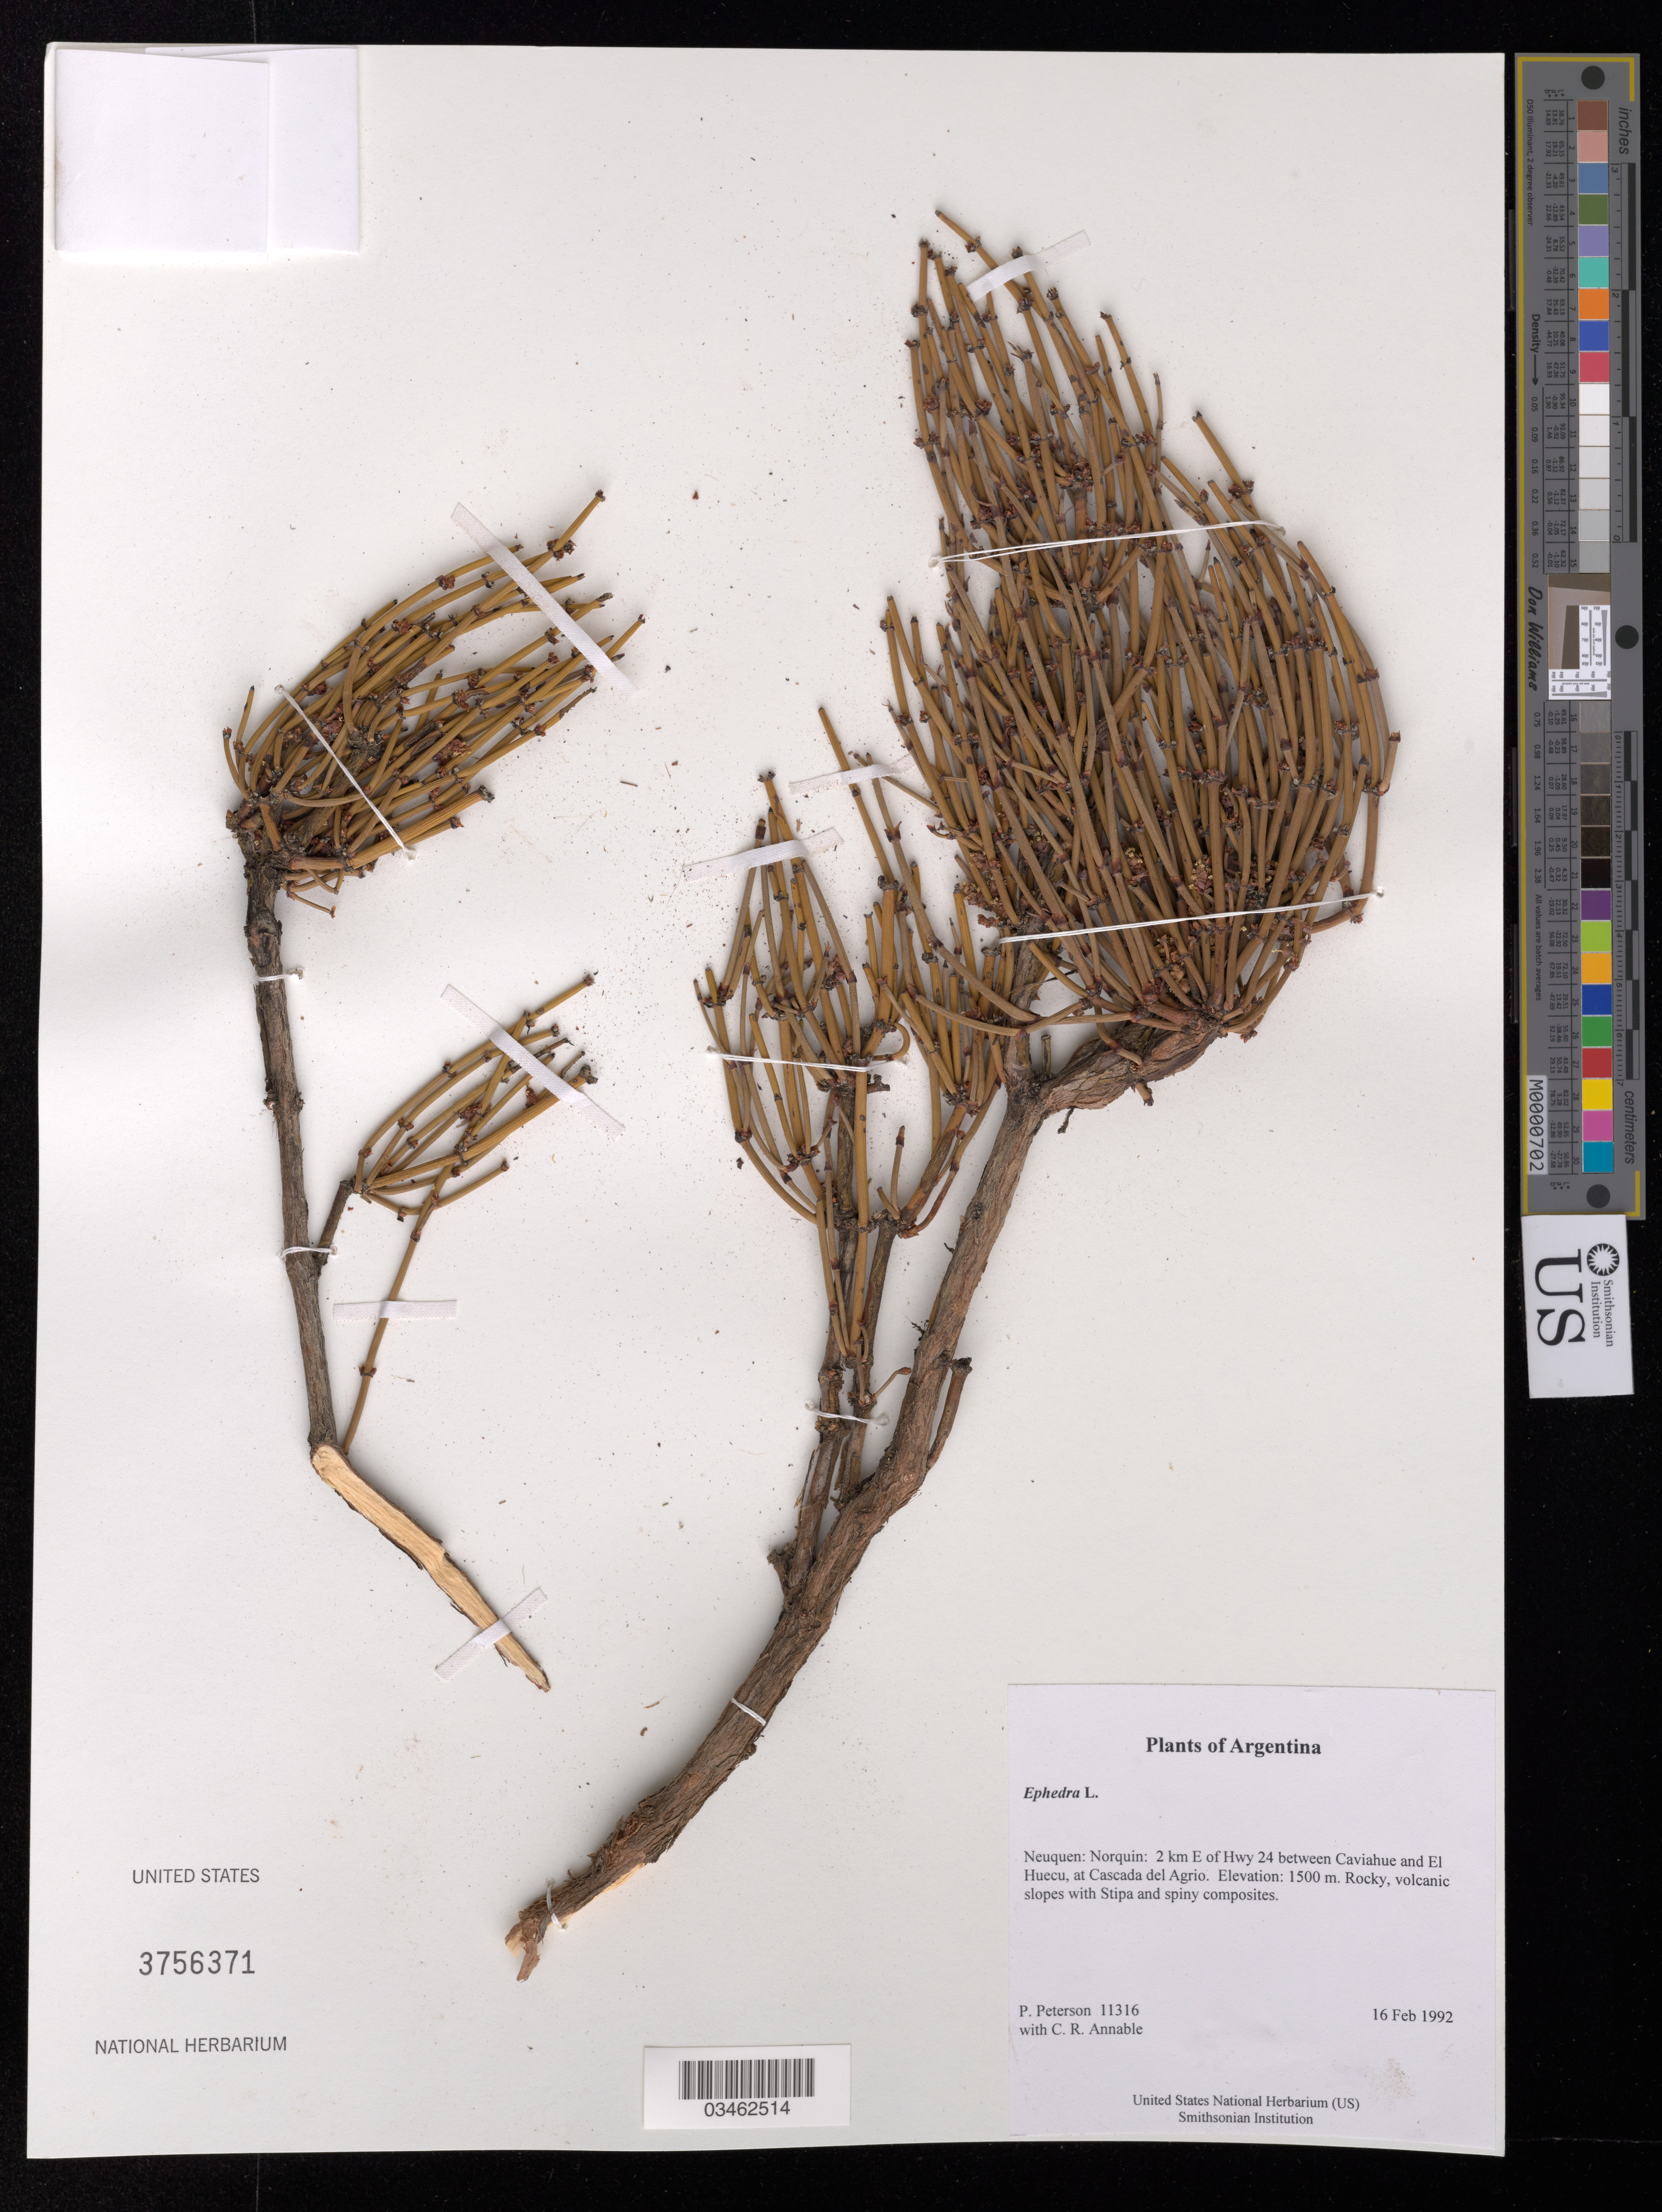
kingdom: Plantae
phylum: Tracheophyta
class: Gnetopsida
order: Ephedrales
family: Ephedraceae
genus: Ephedra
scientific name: Ephedra sp.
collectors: P. M. Peterson & C. R. Annable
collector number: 11316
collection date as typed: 16 Feb 1992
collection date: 1992-02-16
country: Argentina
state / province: Neuquen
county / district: Norquin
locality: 2 km E of Hwy 24 between Caviahue and El Huecu, at Cascada del Agrio.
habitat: Rocky, volcanic slopes with Stipa and spiny composites.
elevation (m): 1500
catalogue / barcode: US 3756371